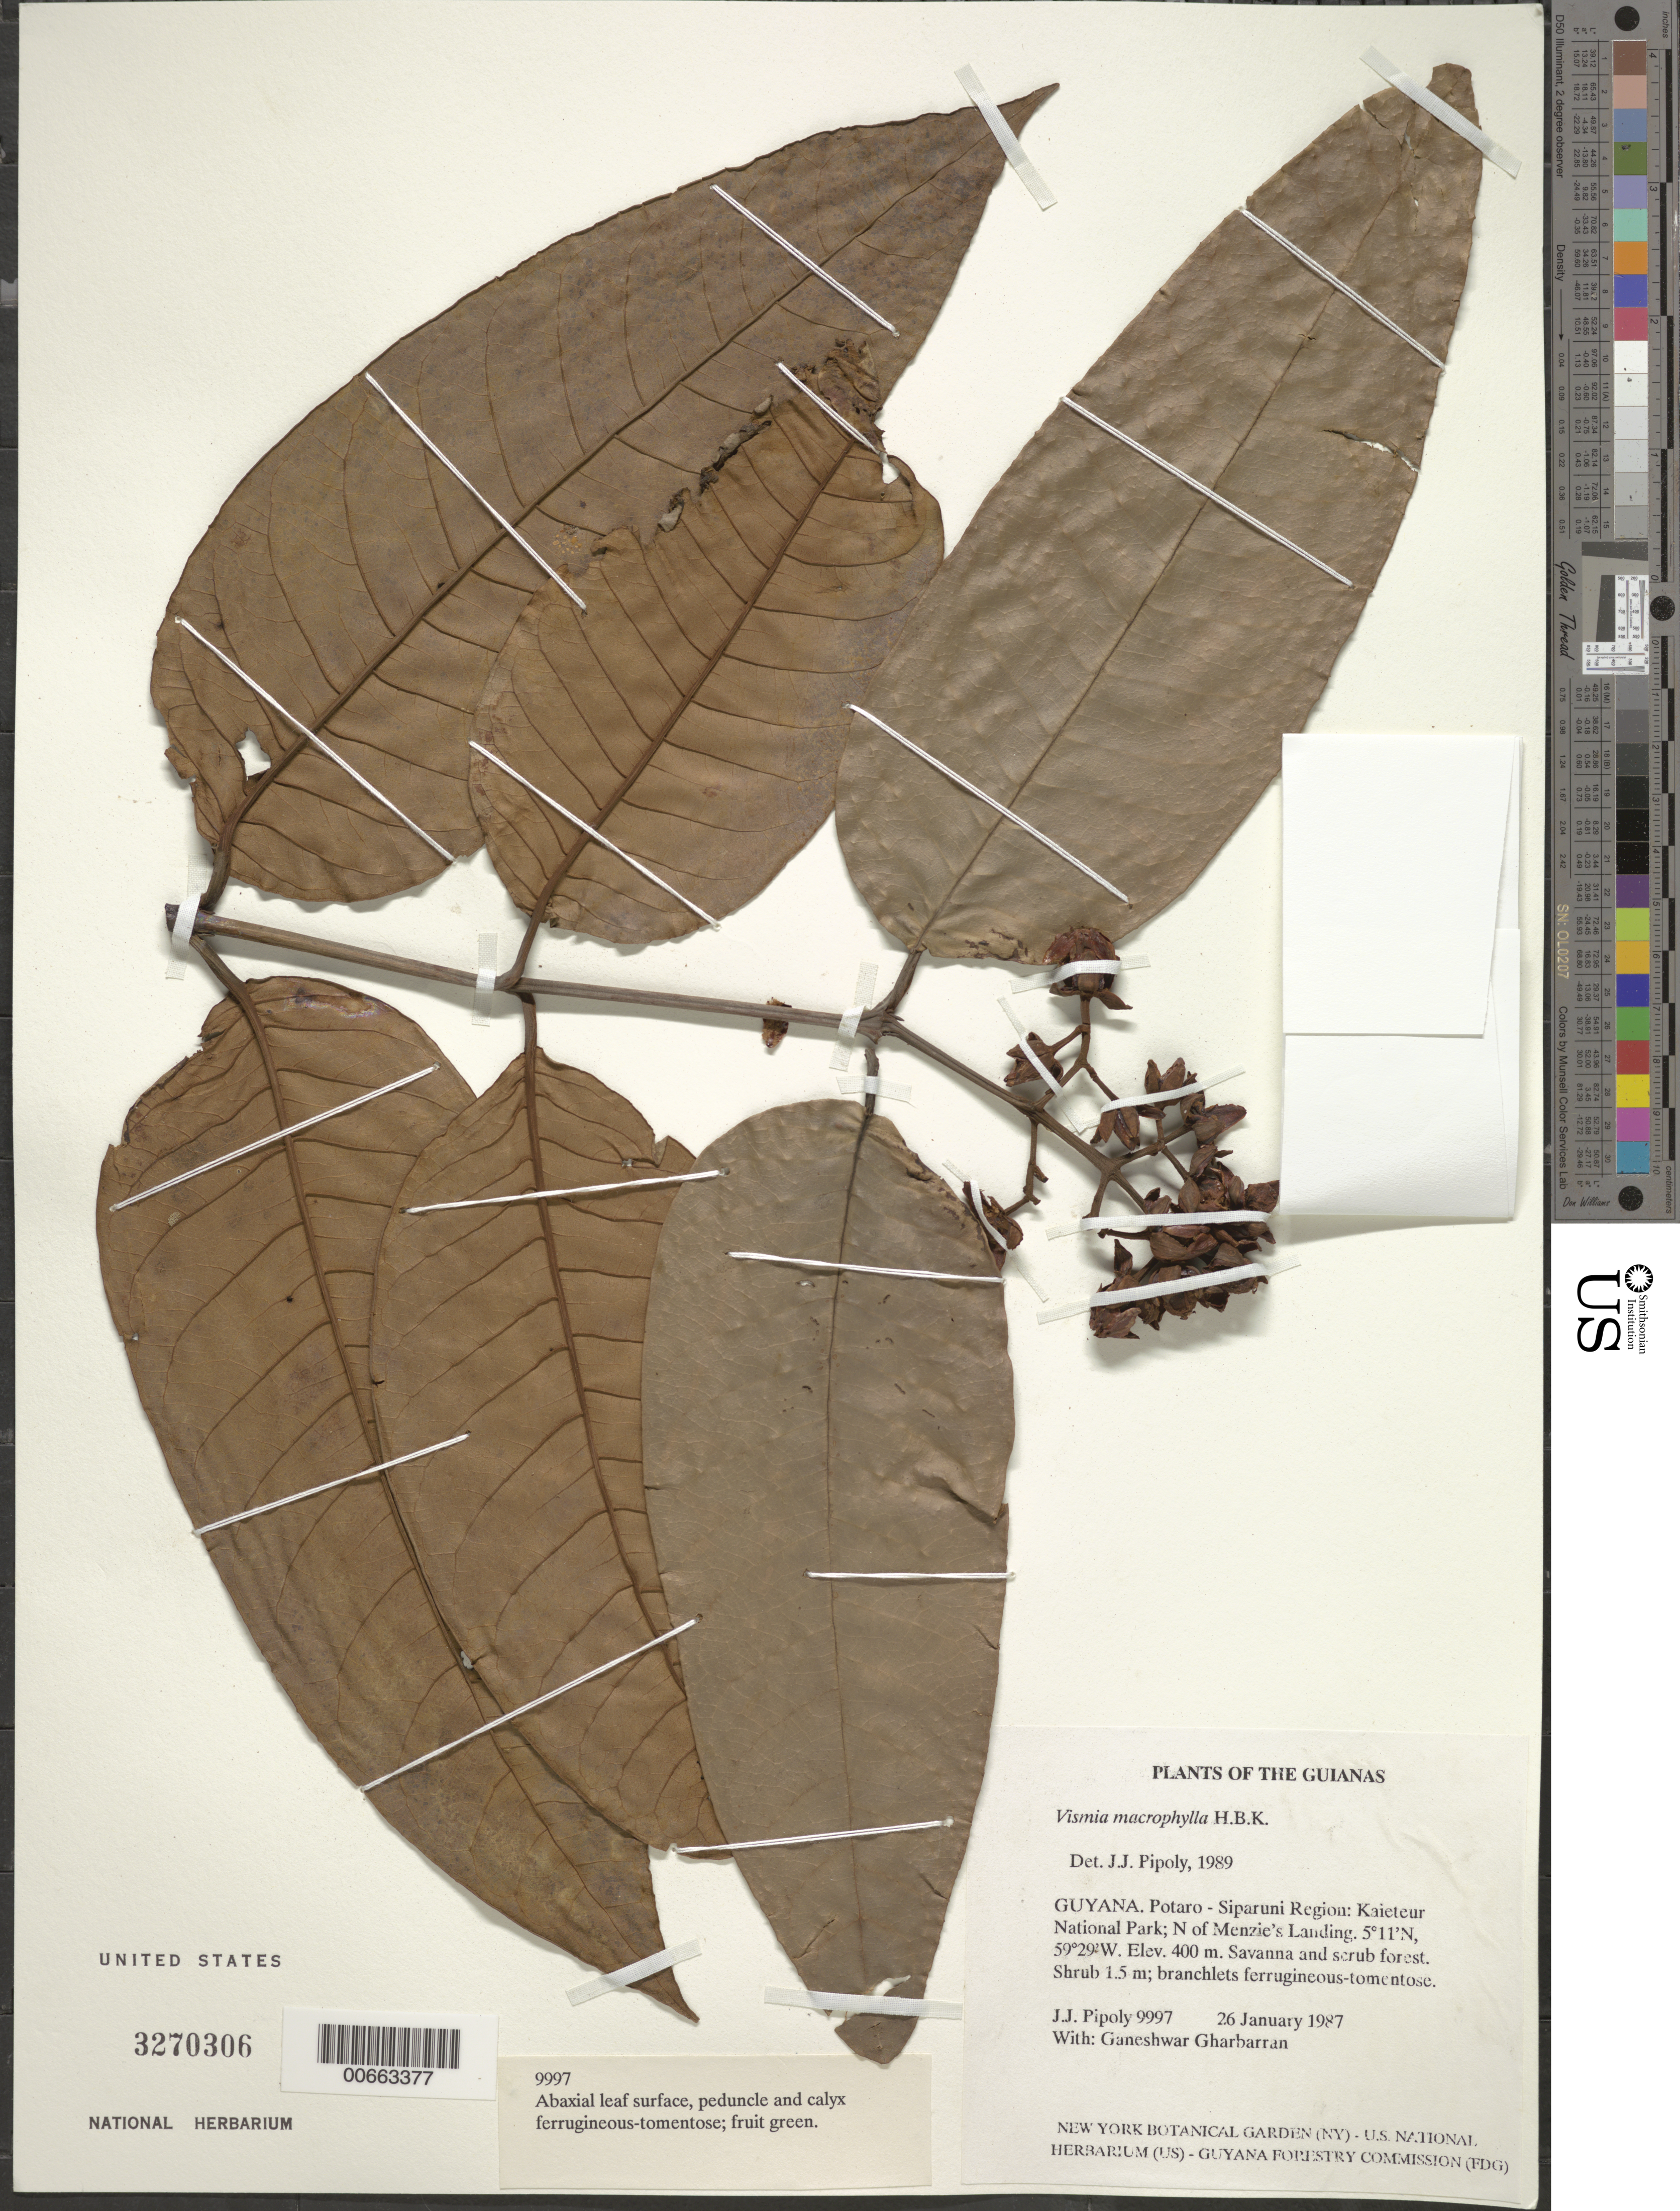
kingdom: Plantae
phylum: Tracheophyta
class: Magnoliopsida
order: Malpighiales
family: Hypericaceae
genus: Vismia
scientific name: Vismia macrophylla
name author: Kunth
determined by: Pipoly, J. J., III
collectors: J. J. Pipoly & G. Gharbarran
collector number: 9997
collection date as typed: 26 January 1987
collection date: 1987-01-26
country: Guyana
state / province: Potaro-Siparuni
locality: Kaieteur National Park; N of Menzie's Landing and Kaieteur Falls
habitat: Savanna and scrub forest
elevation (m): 400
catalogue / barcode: US 3270306